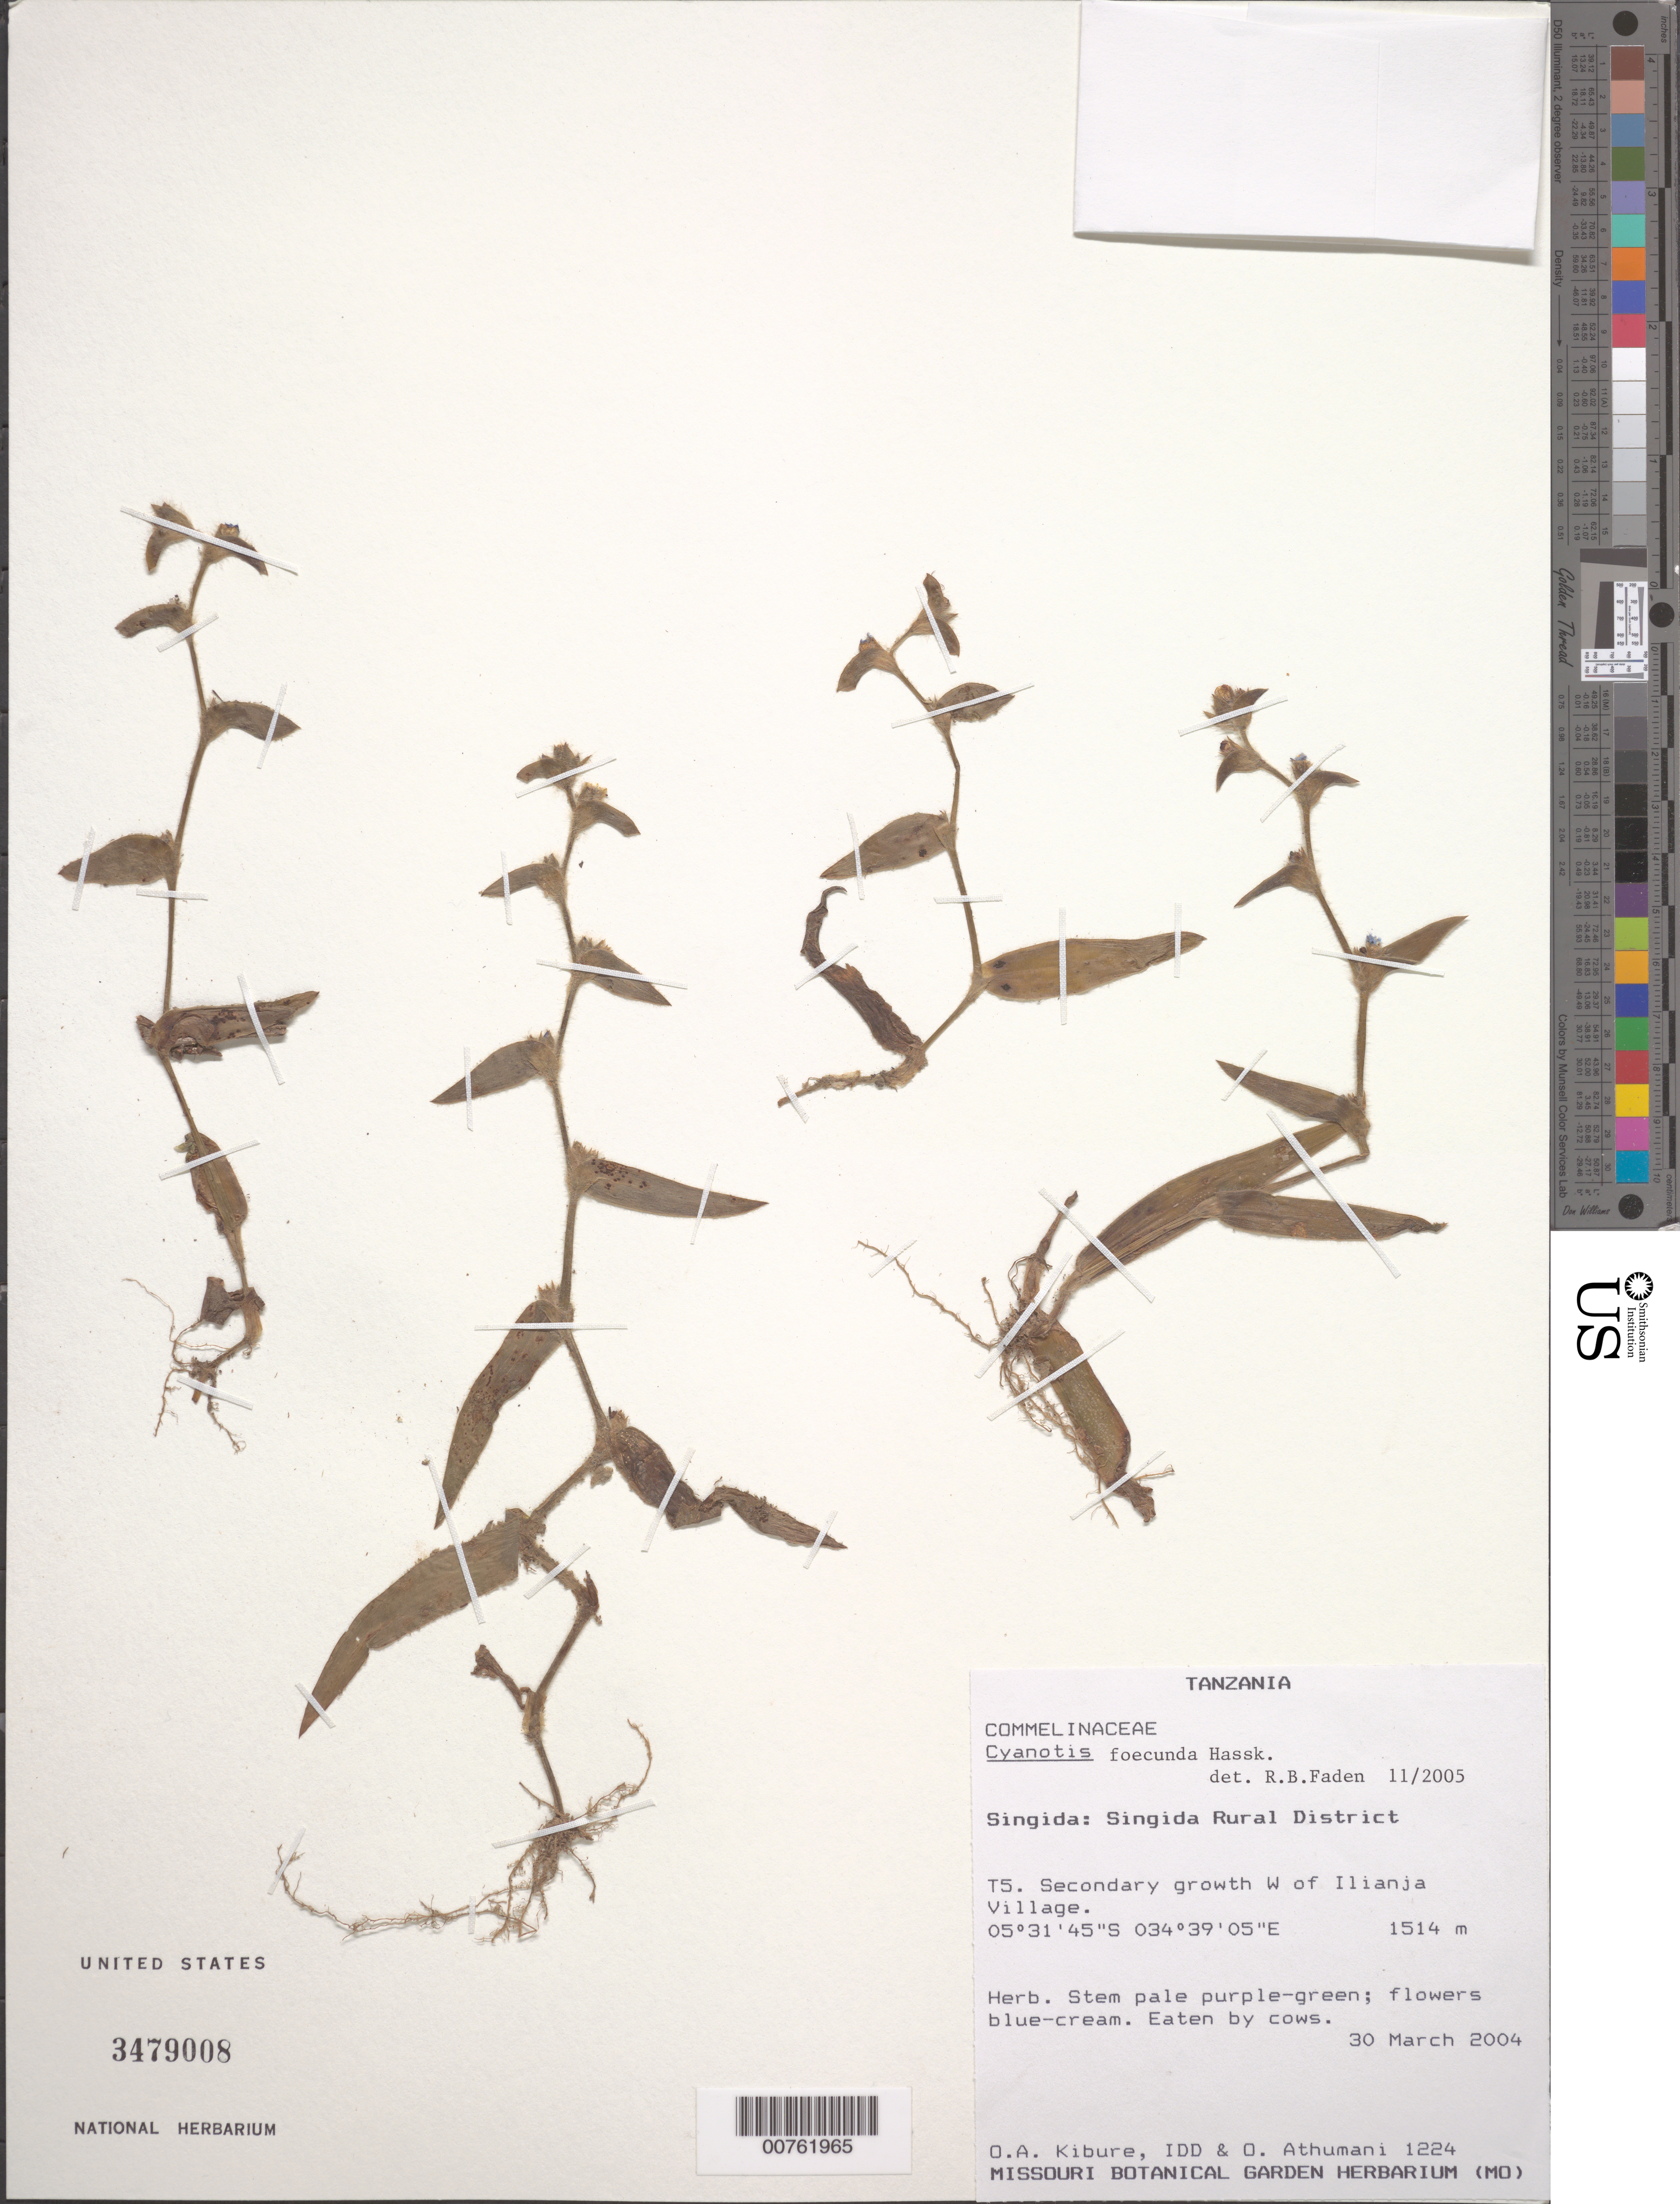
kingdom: Plantae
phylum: Tracheophyta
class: Liliopsida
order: Commelinales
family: Commelinaceae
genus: Cyanotis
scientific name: Cyanotis foecunda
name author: DC. ex Hassk.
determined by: Faden, Robert B., (US), Smithsonian Institution - National Museum of Natural History (UNITED STATES)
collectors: O. Kibure, I. Athumani & O. Athumani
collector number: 1224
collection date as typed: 30 Mar 2004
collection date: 2004-03-30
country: Tanzania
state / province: Singida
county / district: Singida Rural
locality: T5. Secondary growth W of Ilianga Village.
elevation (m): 1514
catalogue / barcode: US 3479008